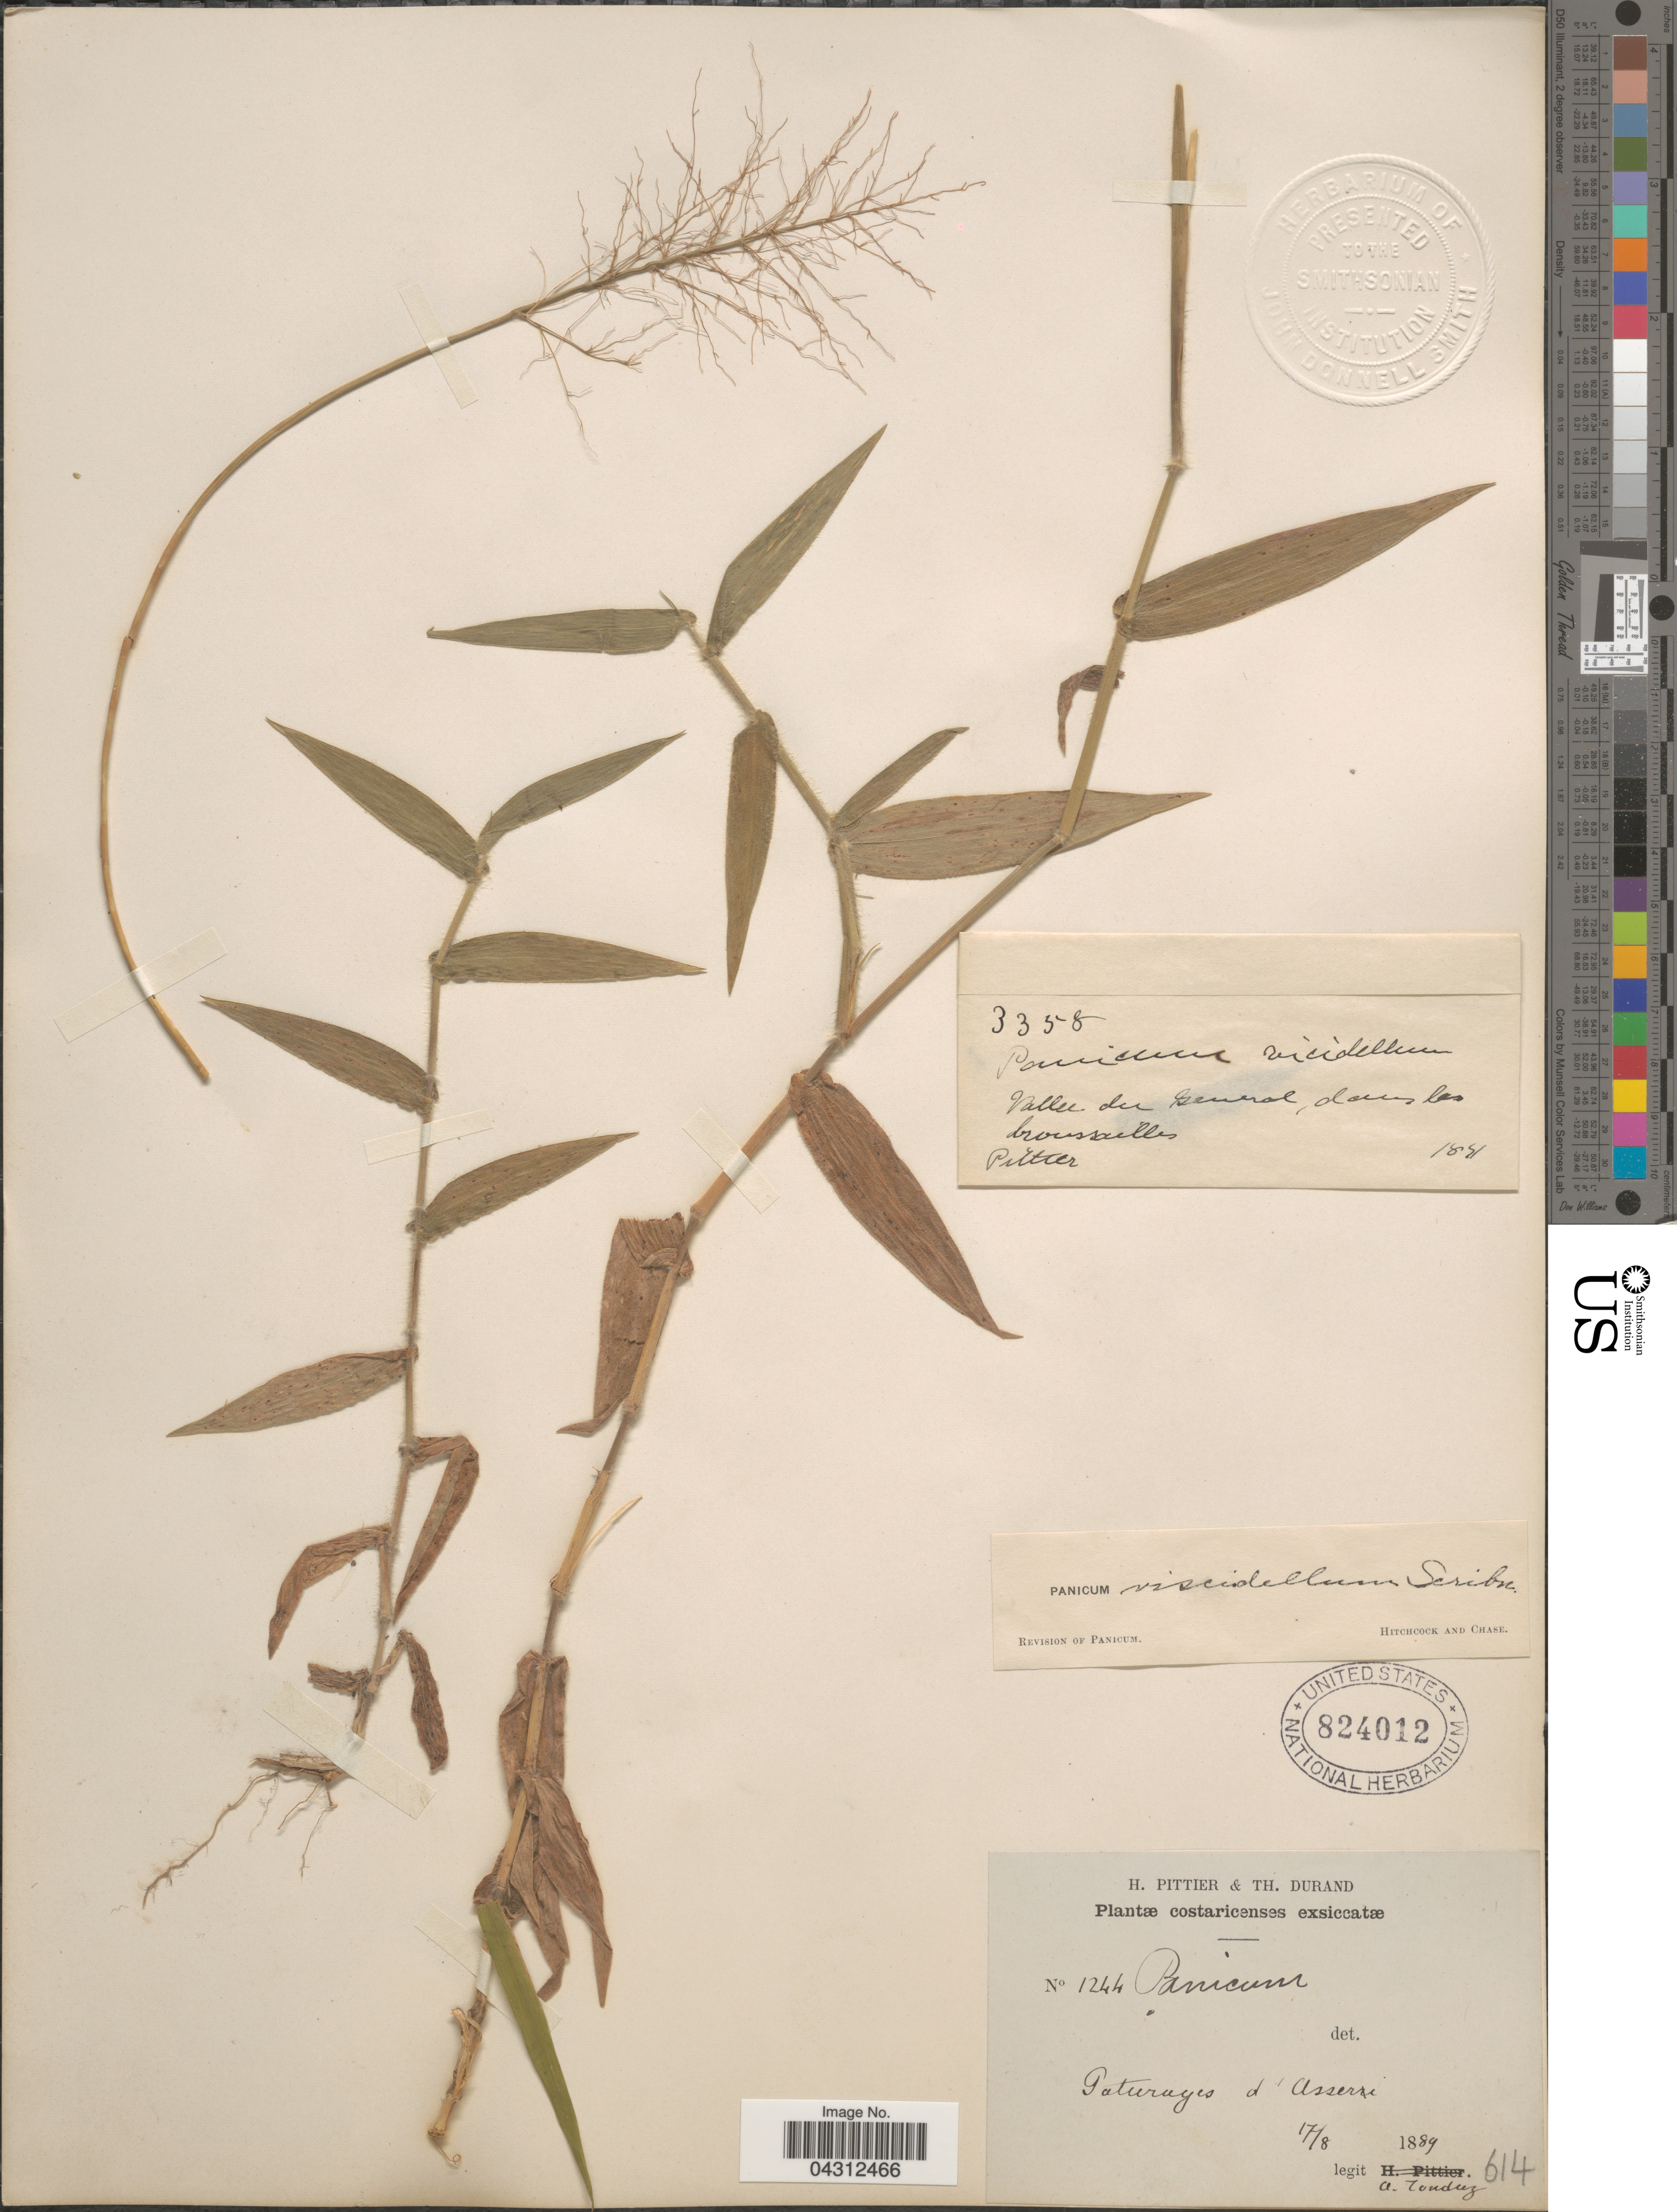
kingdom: Plantae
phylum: Tracheophyta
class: Liliopsida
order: Poales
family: Poaceae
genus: Dichanthelium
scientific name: Dichanthelium viscidellum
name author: (Scribn.) Gould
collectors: A. Tonduz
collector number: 1244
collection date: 1889-08-17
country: Costa Rica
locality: Pâturages d'Asseri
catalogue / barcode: US 824012